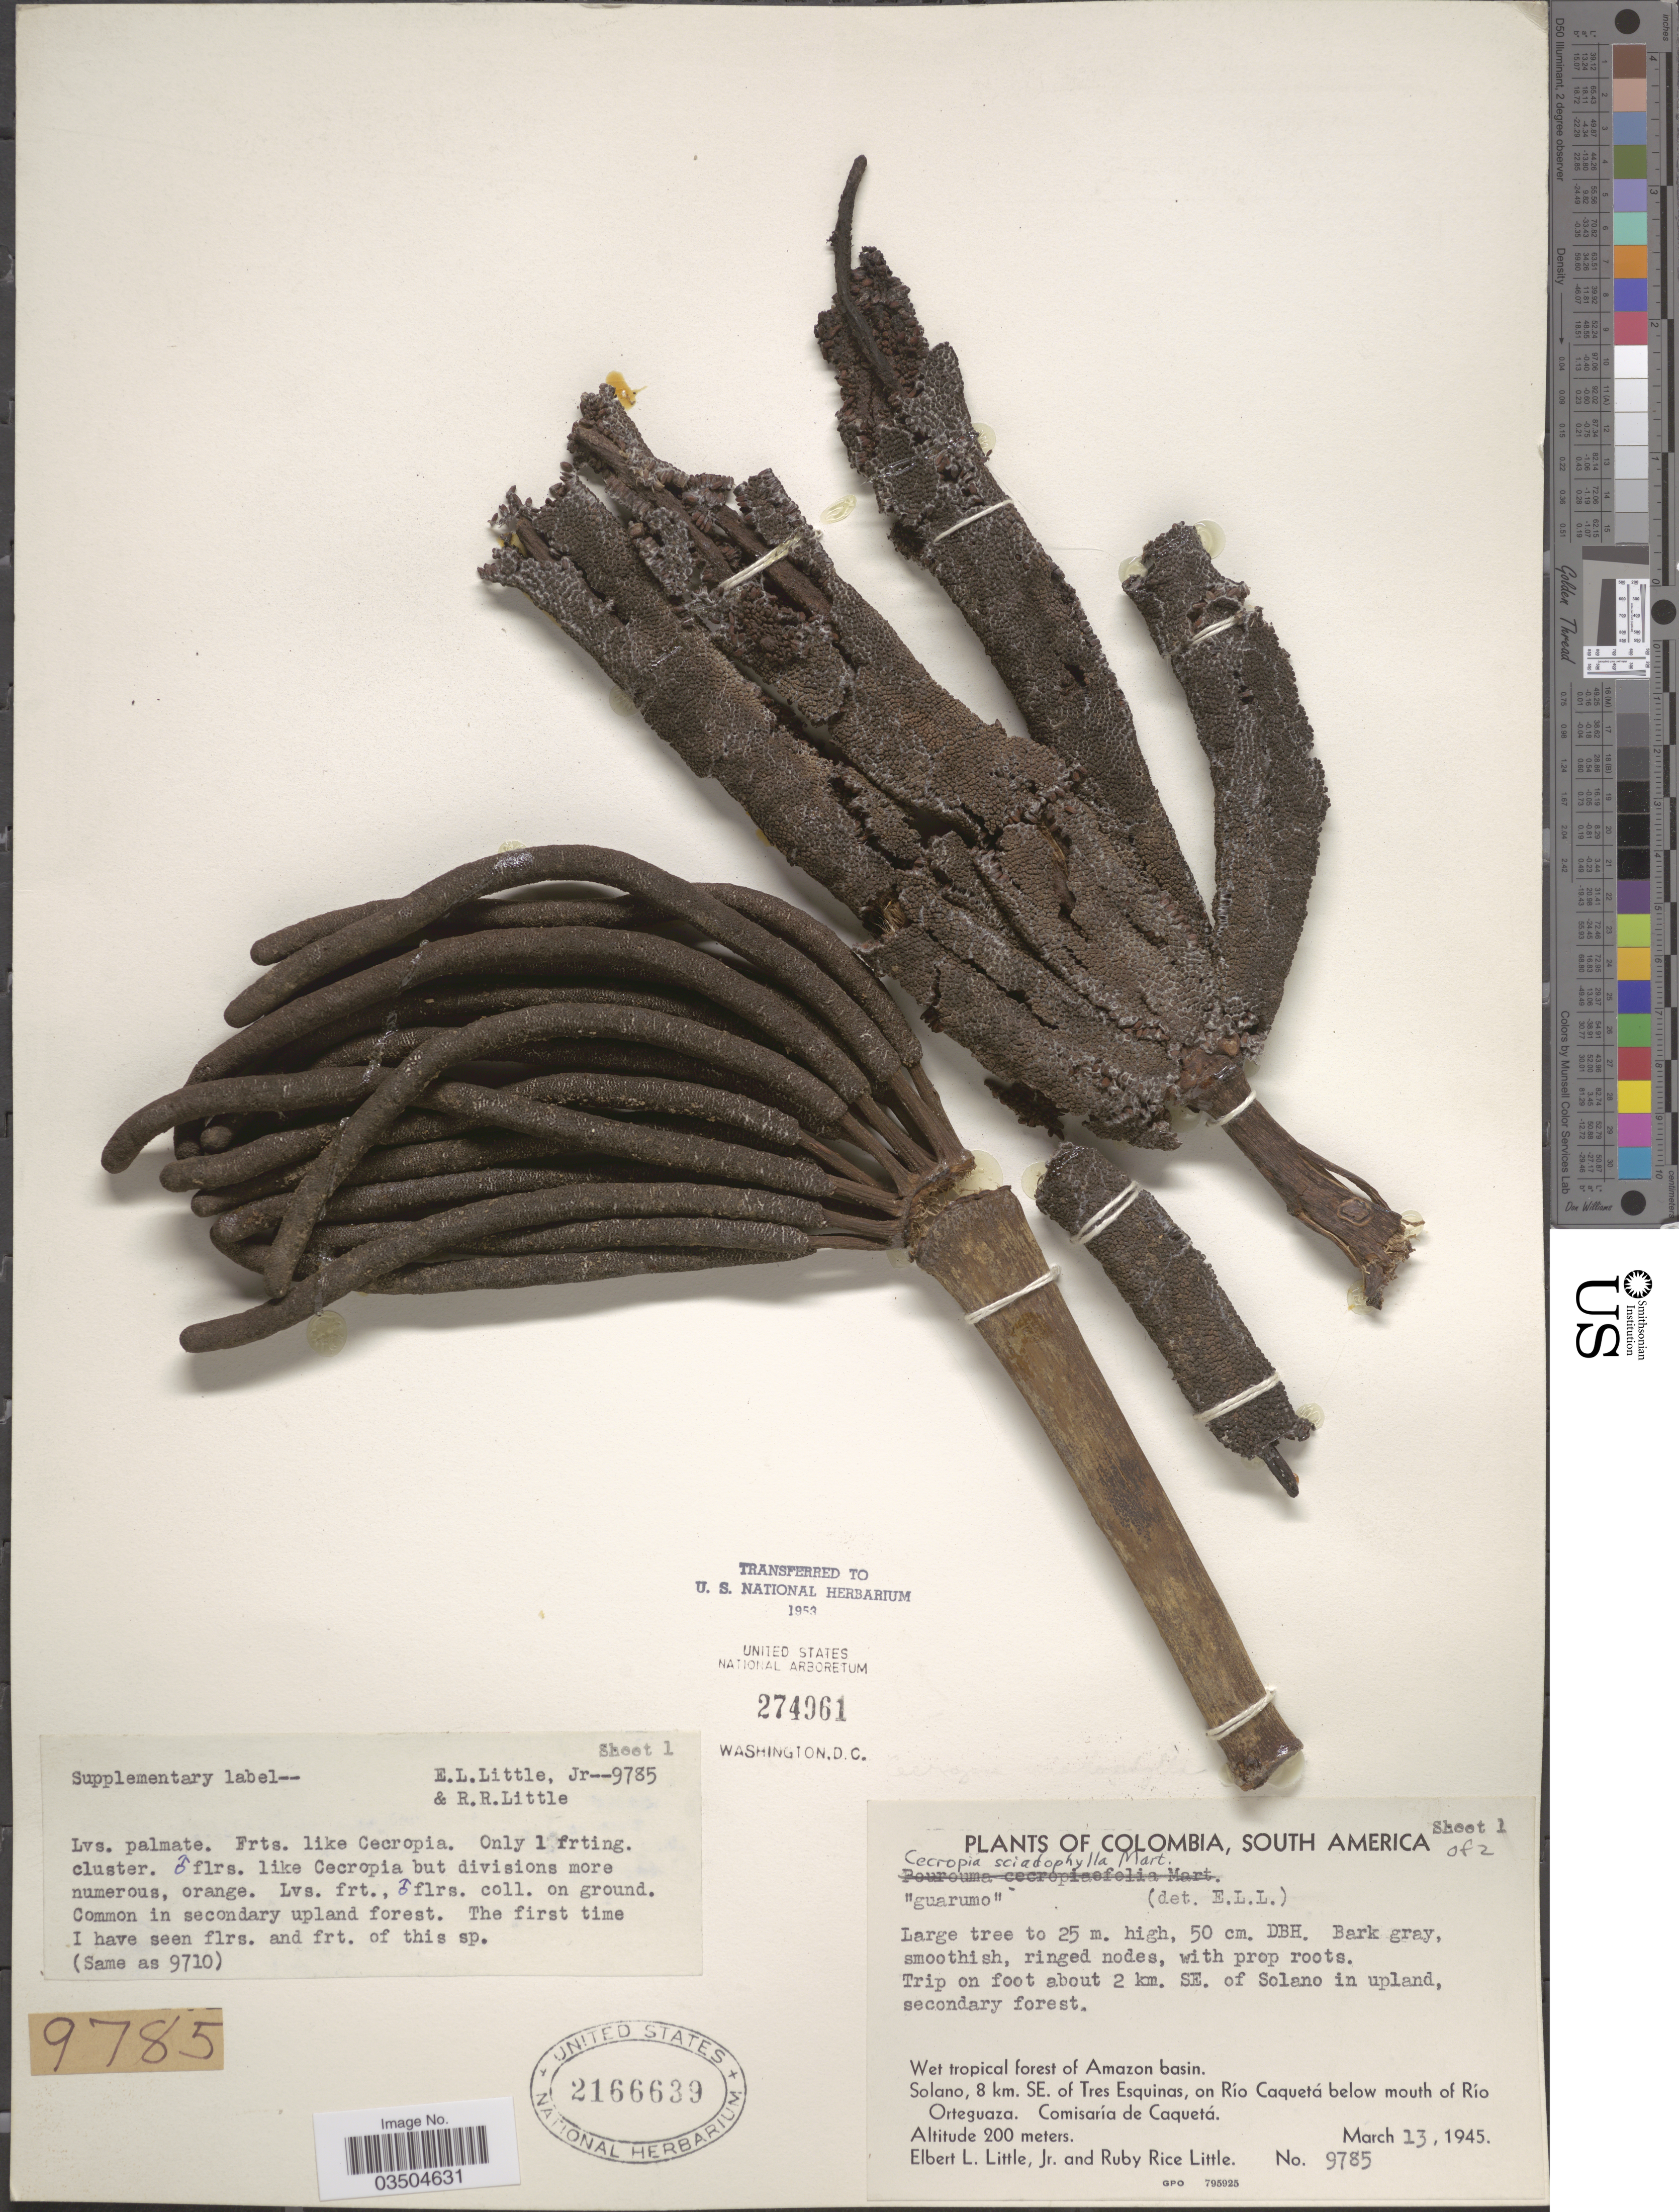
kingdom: Plantae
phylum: Tracheophyta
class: Magnoliopsida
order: Rosales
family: Urticaceae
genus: Cecropia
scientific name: Cecropia sciadophylla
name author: Mart.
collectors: E. L. Little & R. R. Little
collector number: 9785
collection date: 1945-03-13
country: Colombia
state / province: Caquetá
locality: Trip on foot about 2 km. SE. of Solano in upland. Wet tropical forest of Amazon basin. Solano, 8 km. SE. of Tres Esquina, on Río Caquetá below mouth of Río Orteguaza. Comisaría de Caquetá.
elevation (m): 200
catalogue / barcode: US 2166639